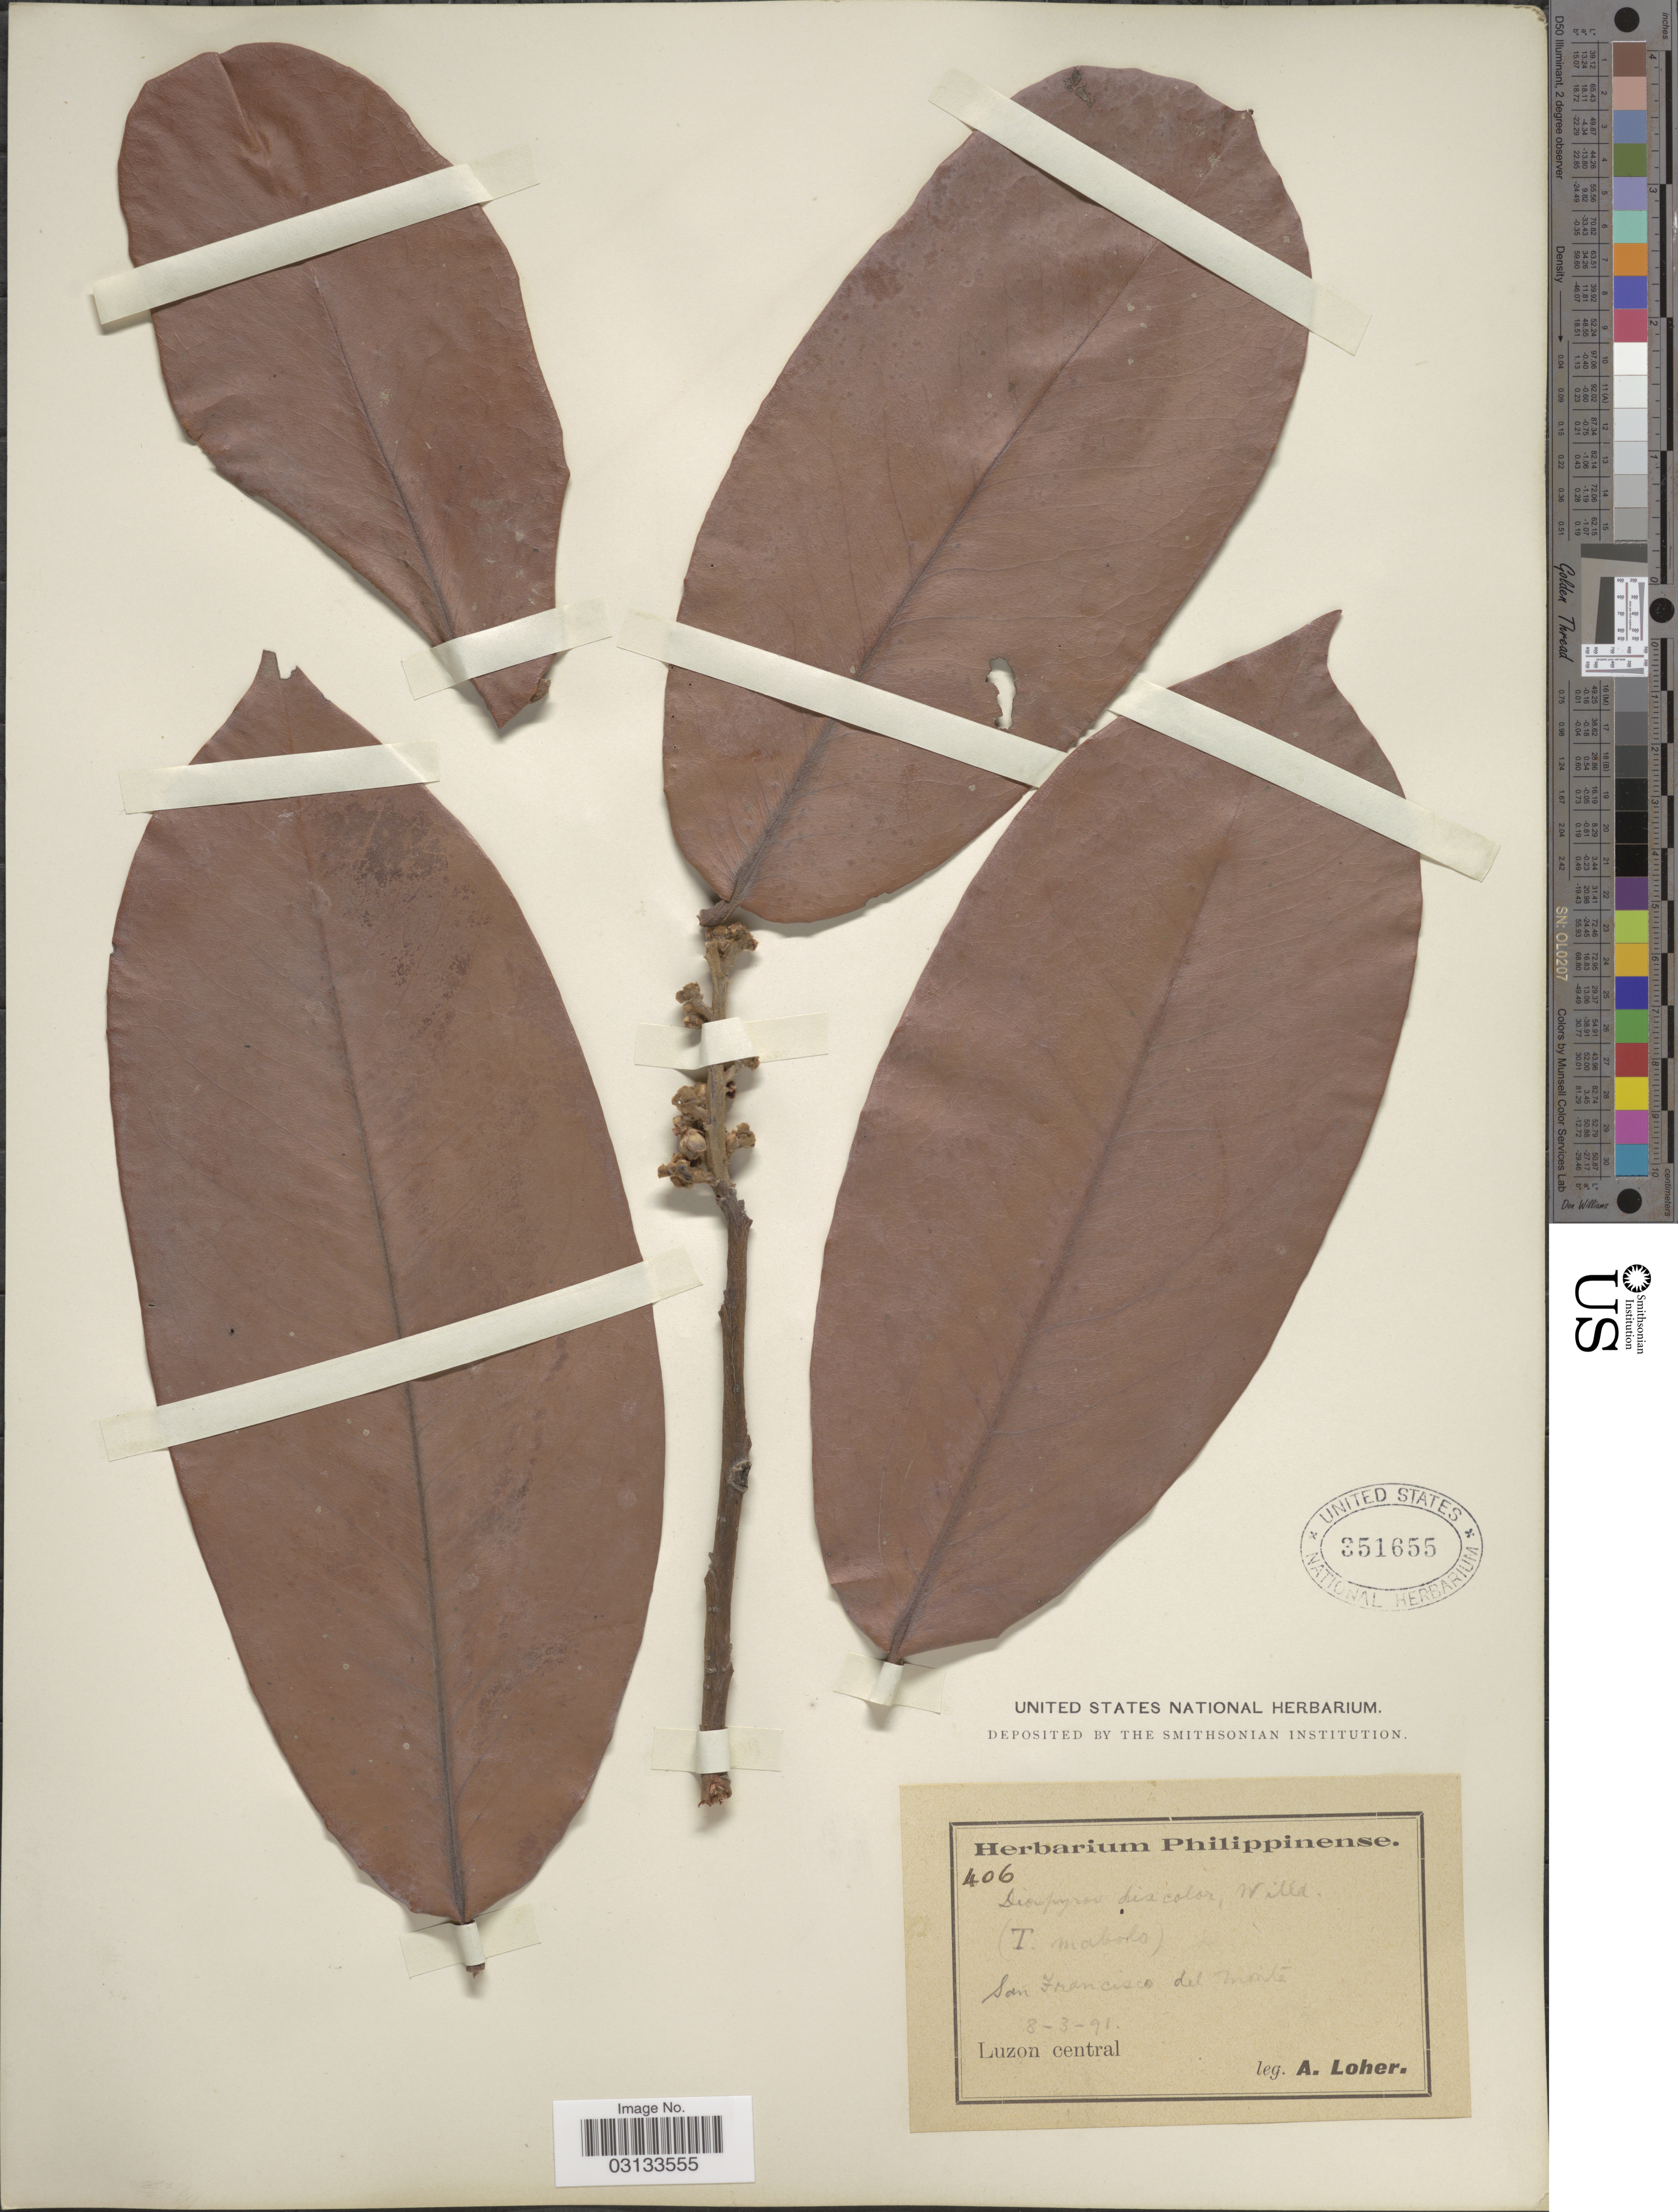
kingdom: Plantae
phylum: Tracheophyta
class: Magnoliopsida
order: Ericales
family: Ebenaceae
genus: Diospyros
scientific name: Diospyros discolor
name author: Willd.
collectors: A. Loher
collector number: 406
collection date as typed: Transcribed d/m/y: 8/3/91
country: Philippines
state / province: Central Luzon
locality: Luzon central, San Francisco del monte.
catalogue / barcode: US 351655